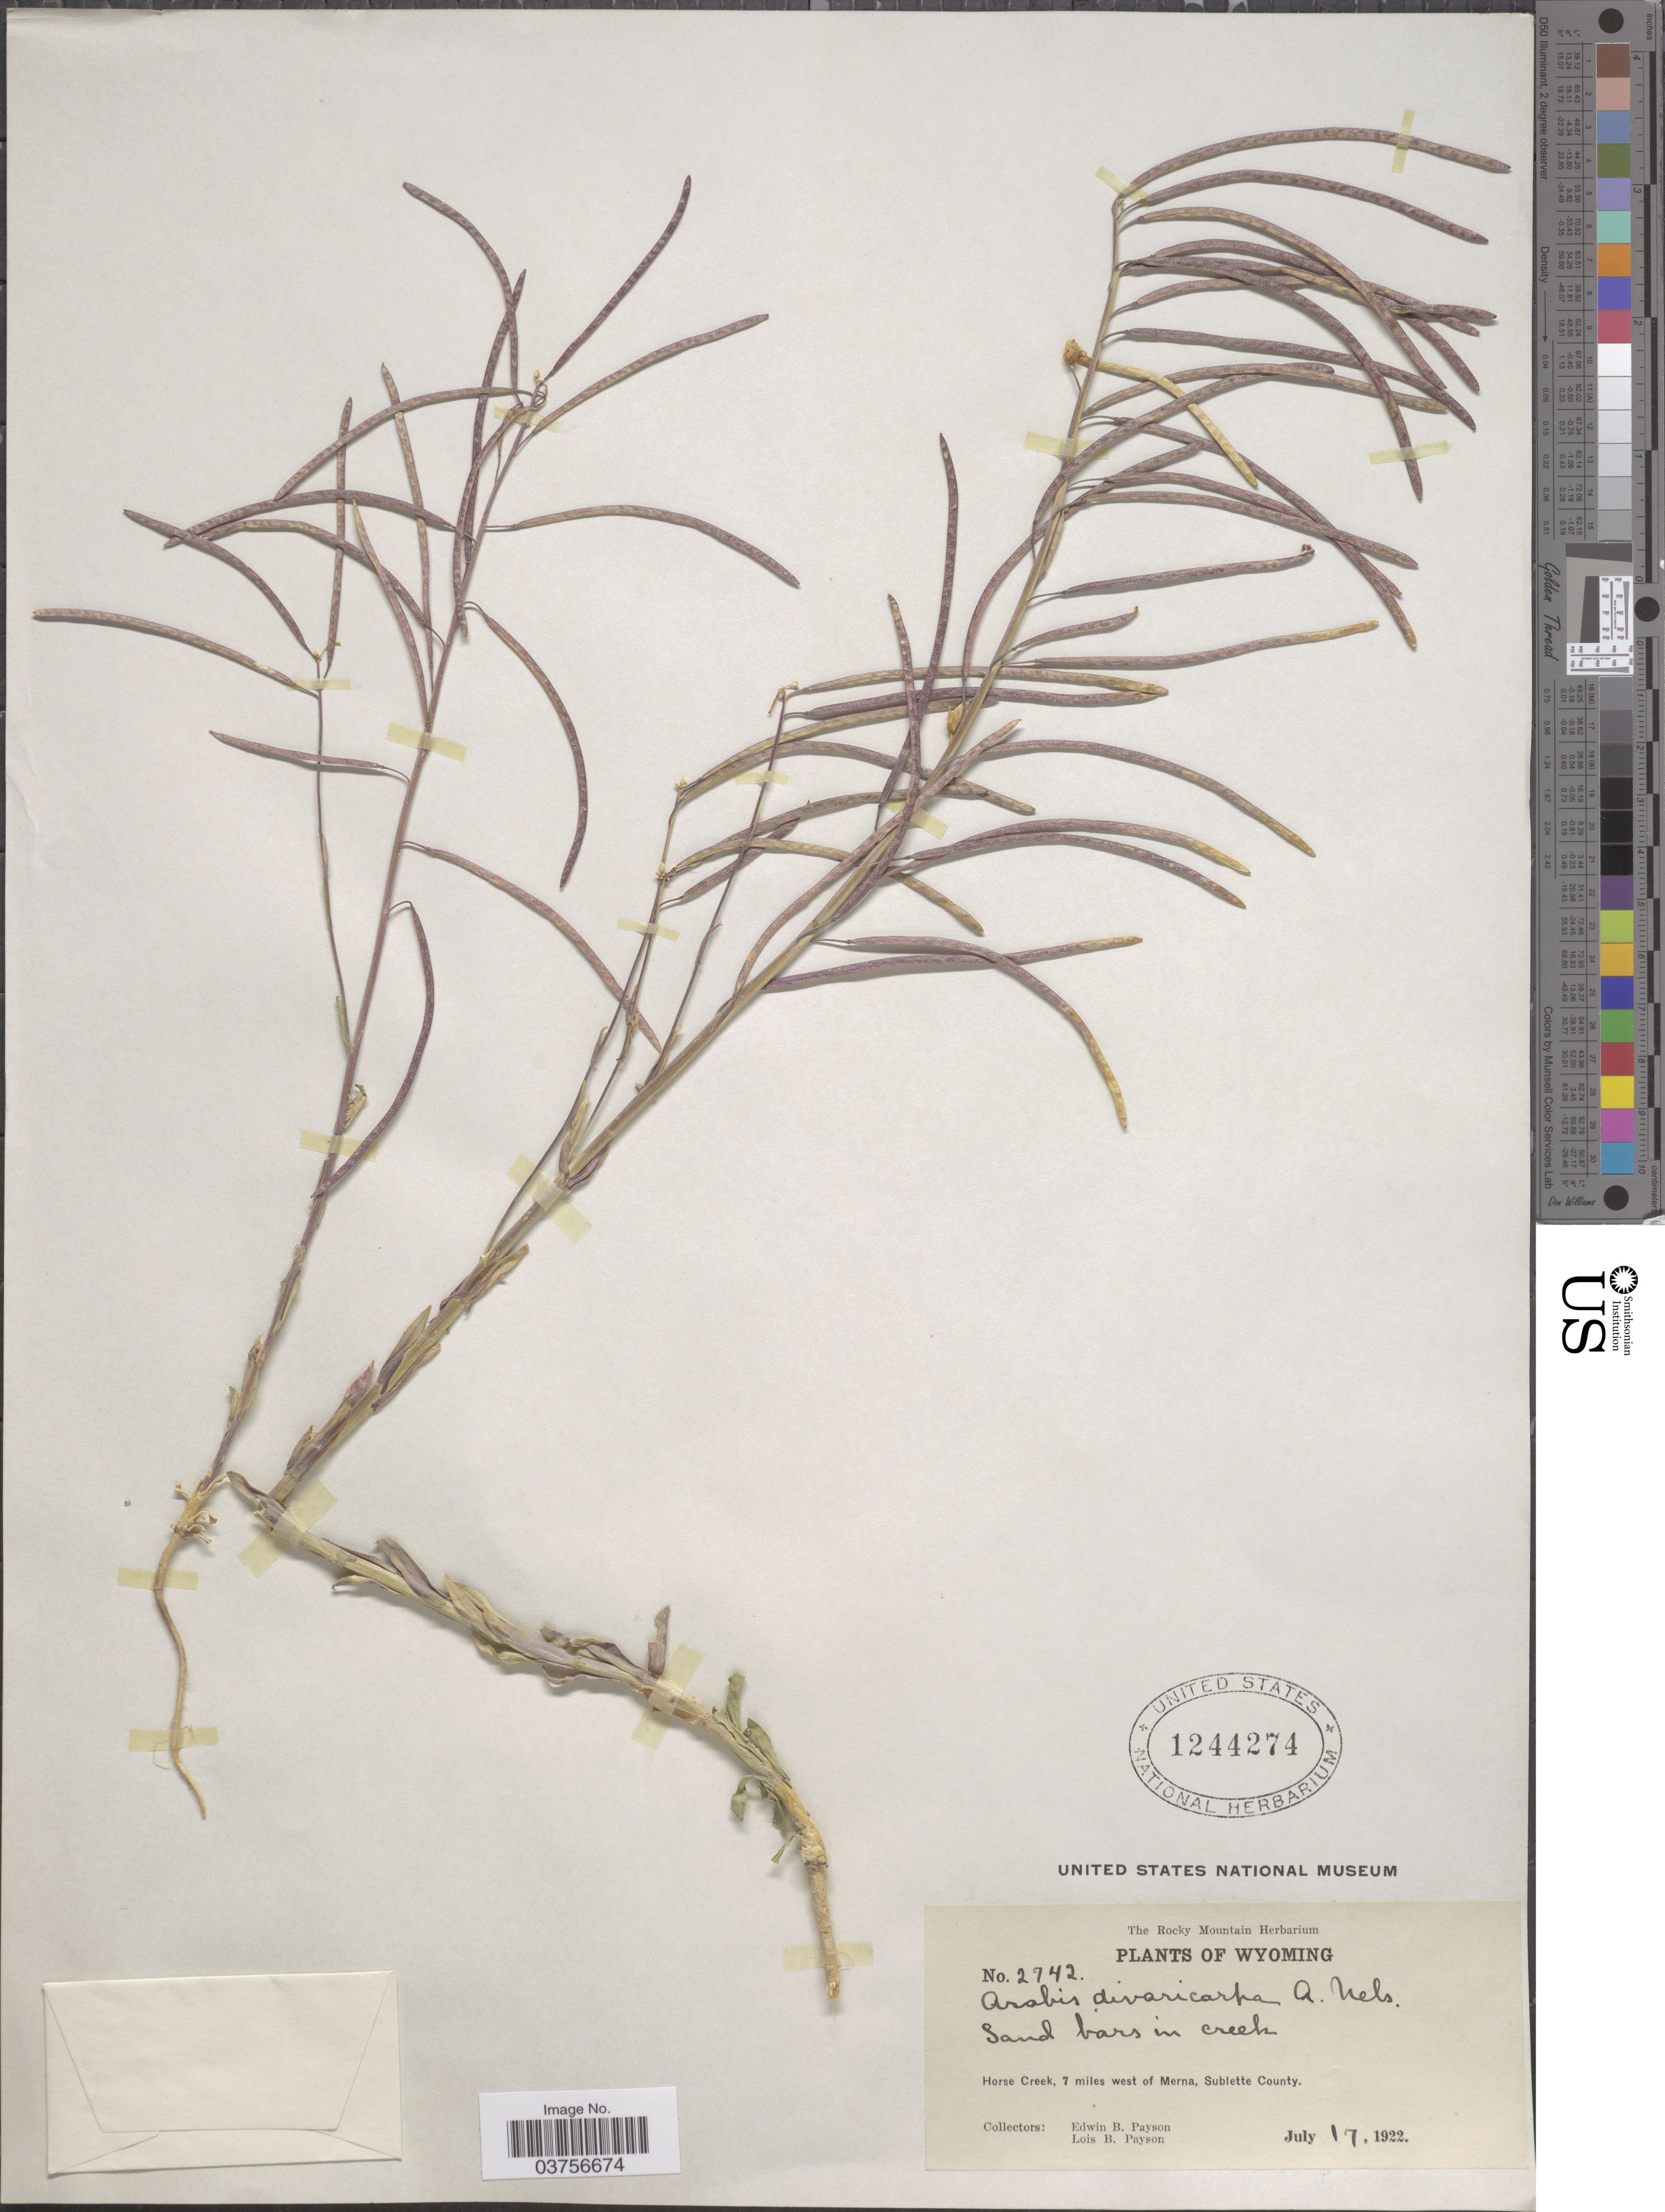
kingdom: Plantae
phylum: Tracheophyta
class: Magnoliopsida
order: Brassicales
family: Brassicaceae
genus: Arabis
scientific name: Arabis divaricarpa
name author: A. Nelson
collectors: E. B. Payson & L. Payson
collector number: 2742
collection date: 1922-07-17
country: United States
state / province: Wyoming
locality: Horse Creek, 7 miles west of Merna, Sublette County.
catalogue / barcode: US 1244274